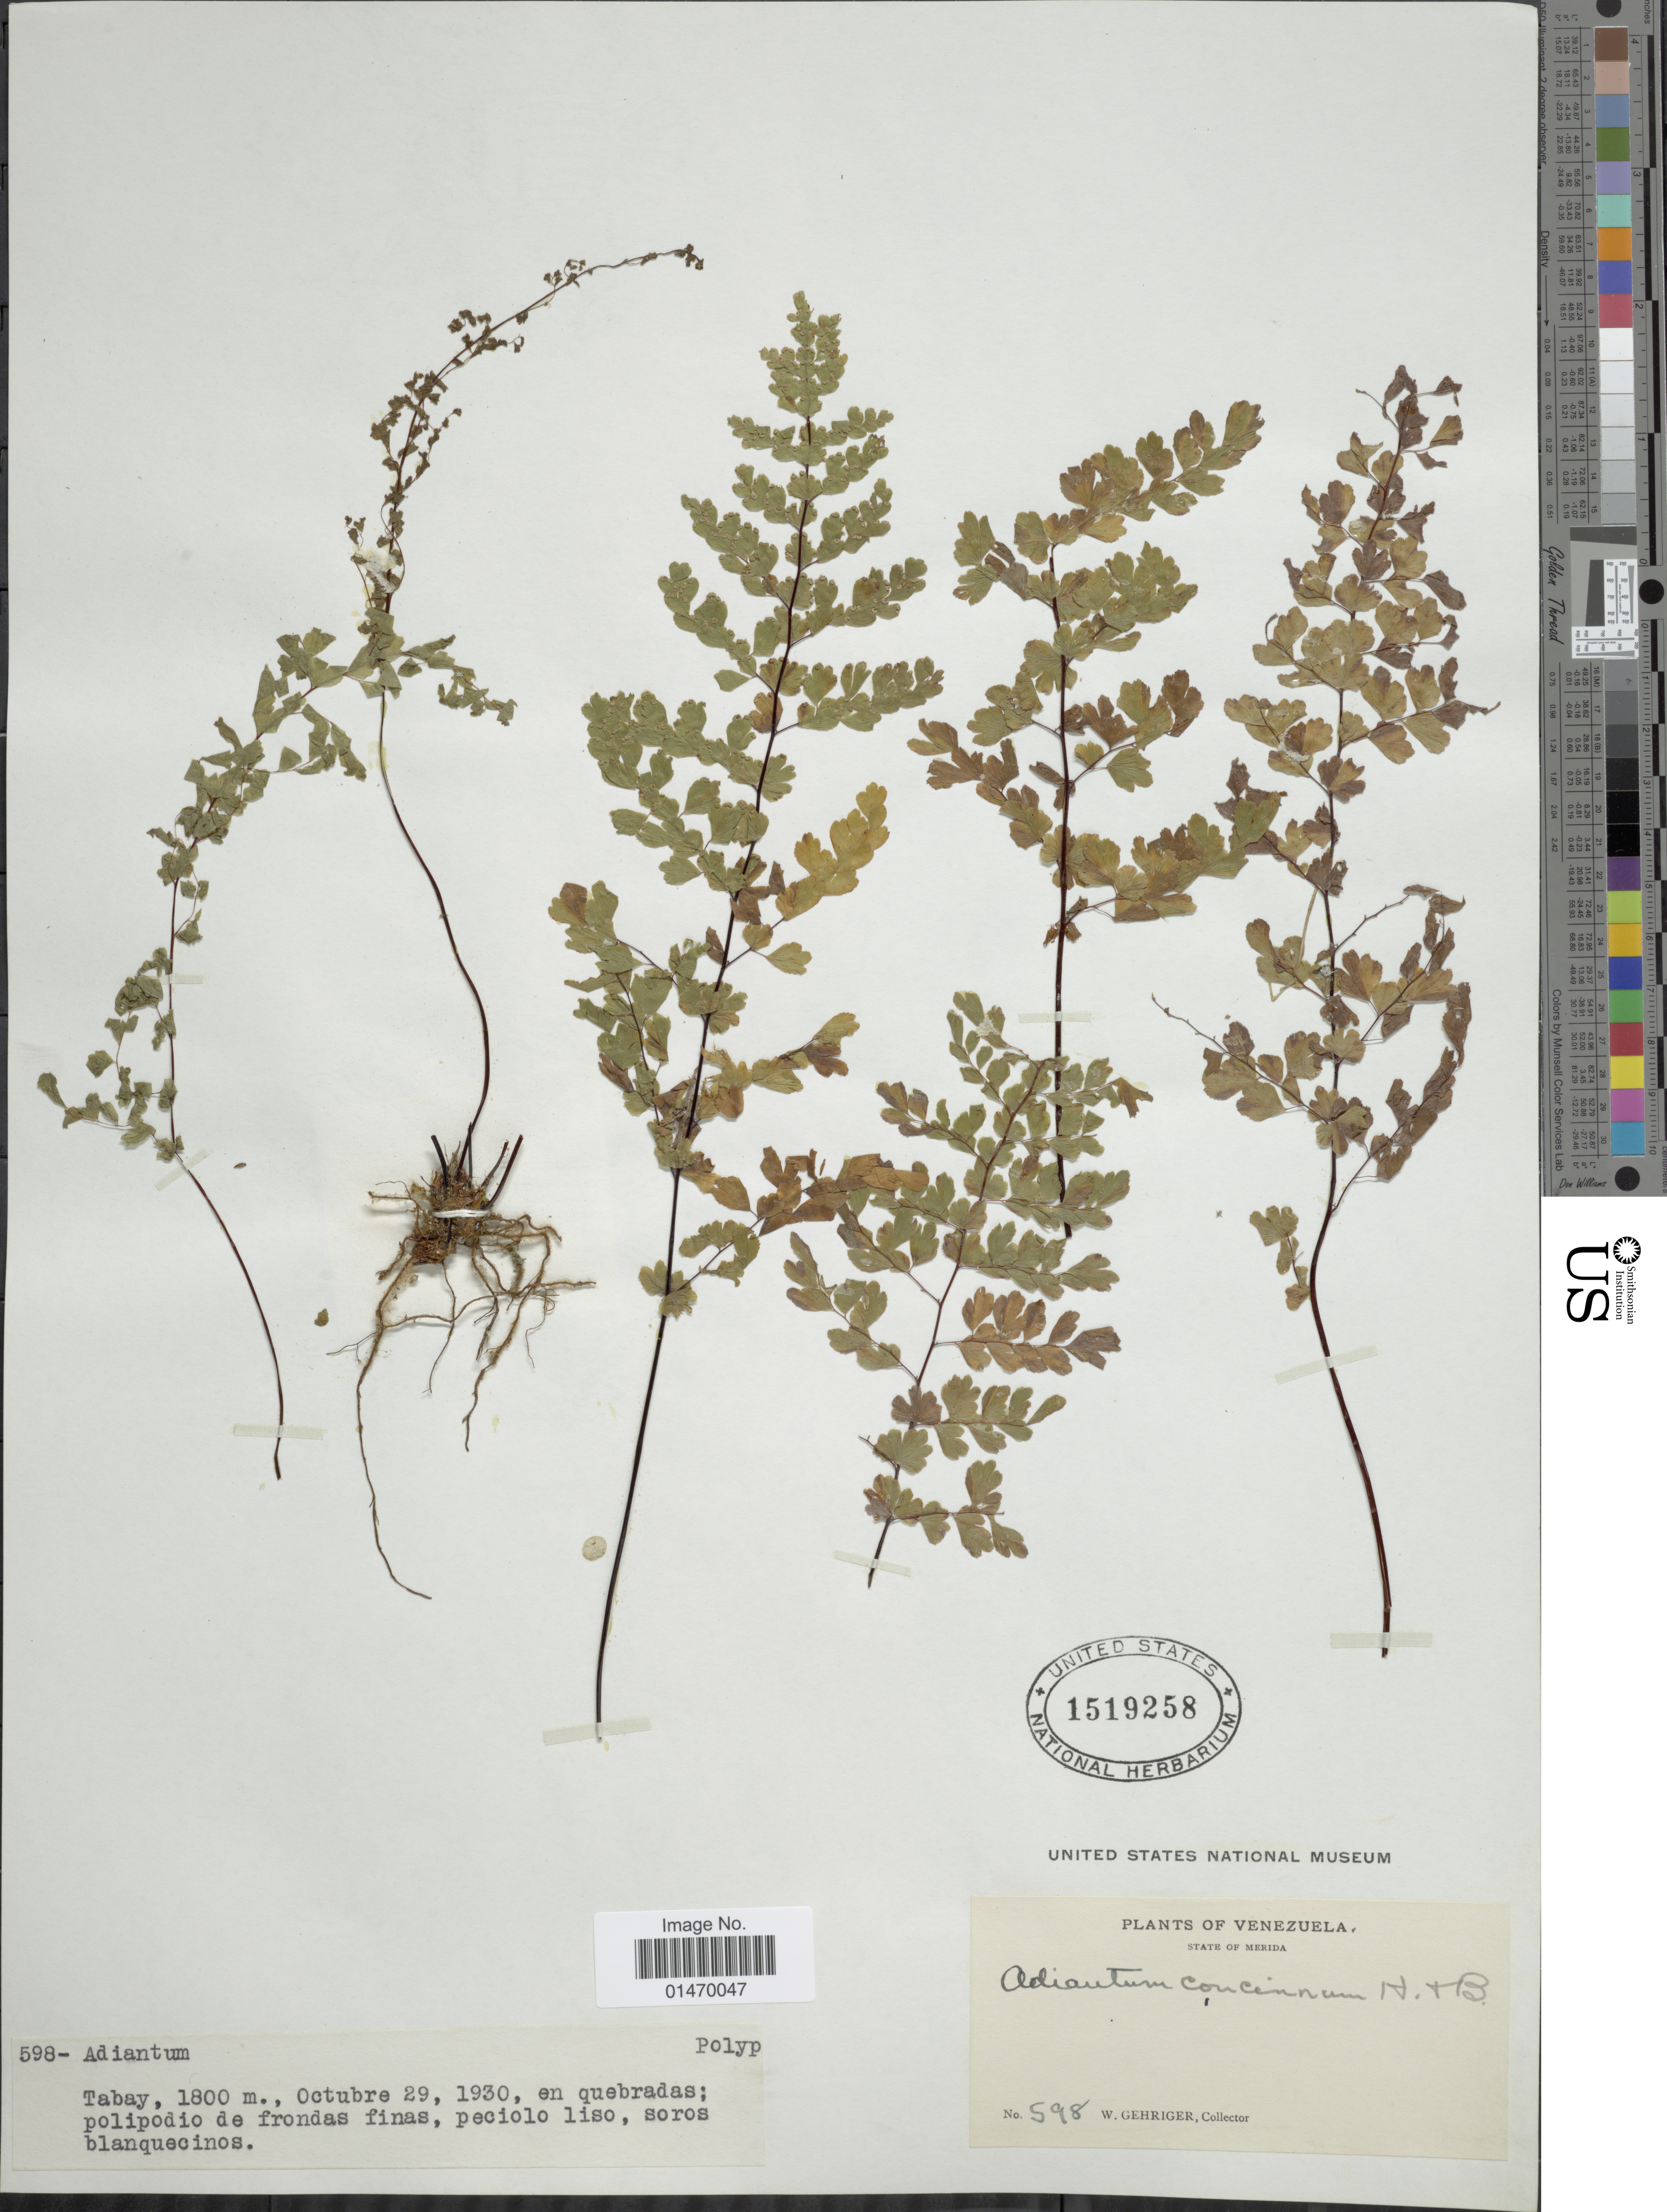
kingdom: Plantae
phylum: Tracheophyta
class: Polypodiopsida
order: Polypodiales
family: Pteridaceae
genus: Adiantum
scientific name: Adiantum concinnum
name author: Humb. & Bonpl. ex Willd.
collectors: W. Gehriger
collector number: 598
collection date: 1930-10-29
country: Venezuela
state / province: Mérida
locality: Tabay.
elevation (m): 1800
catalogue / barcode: US 1519258